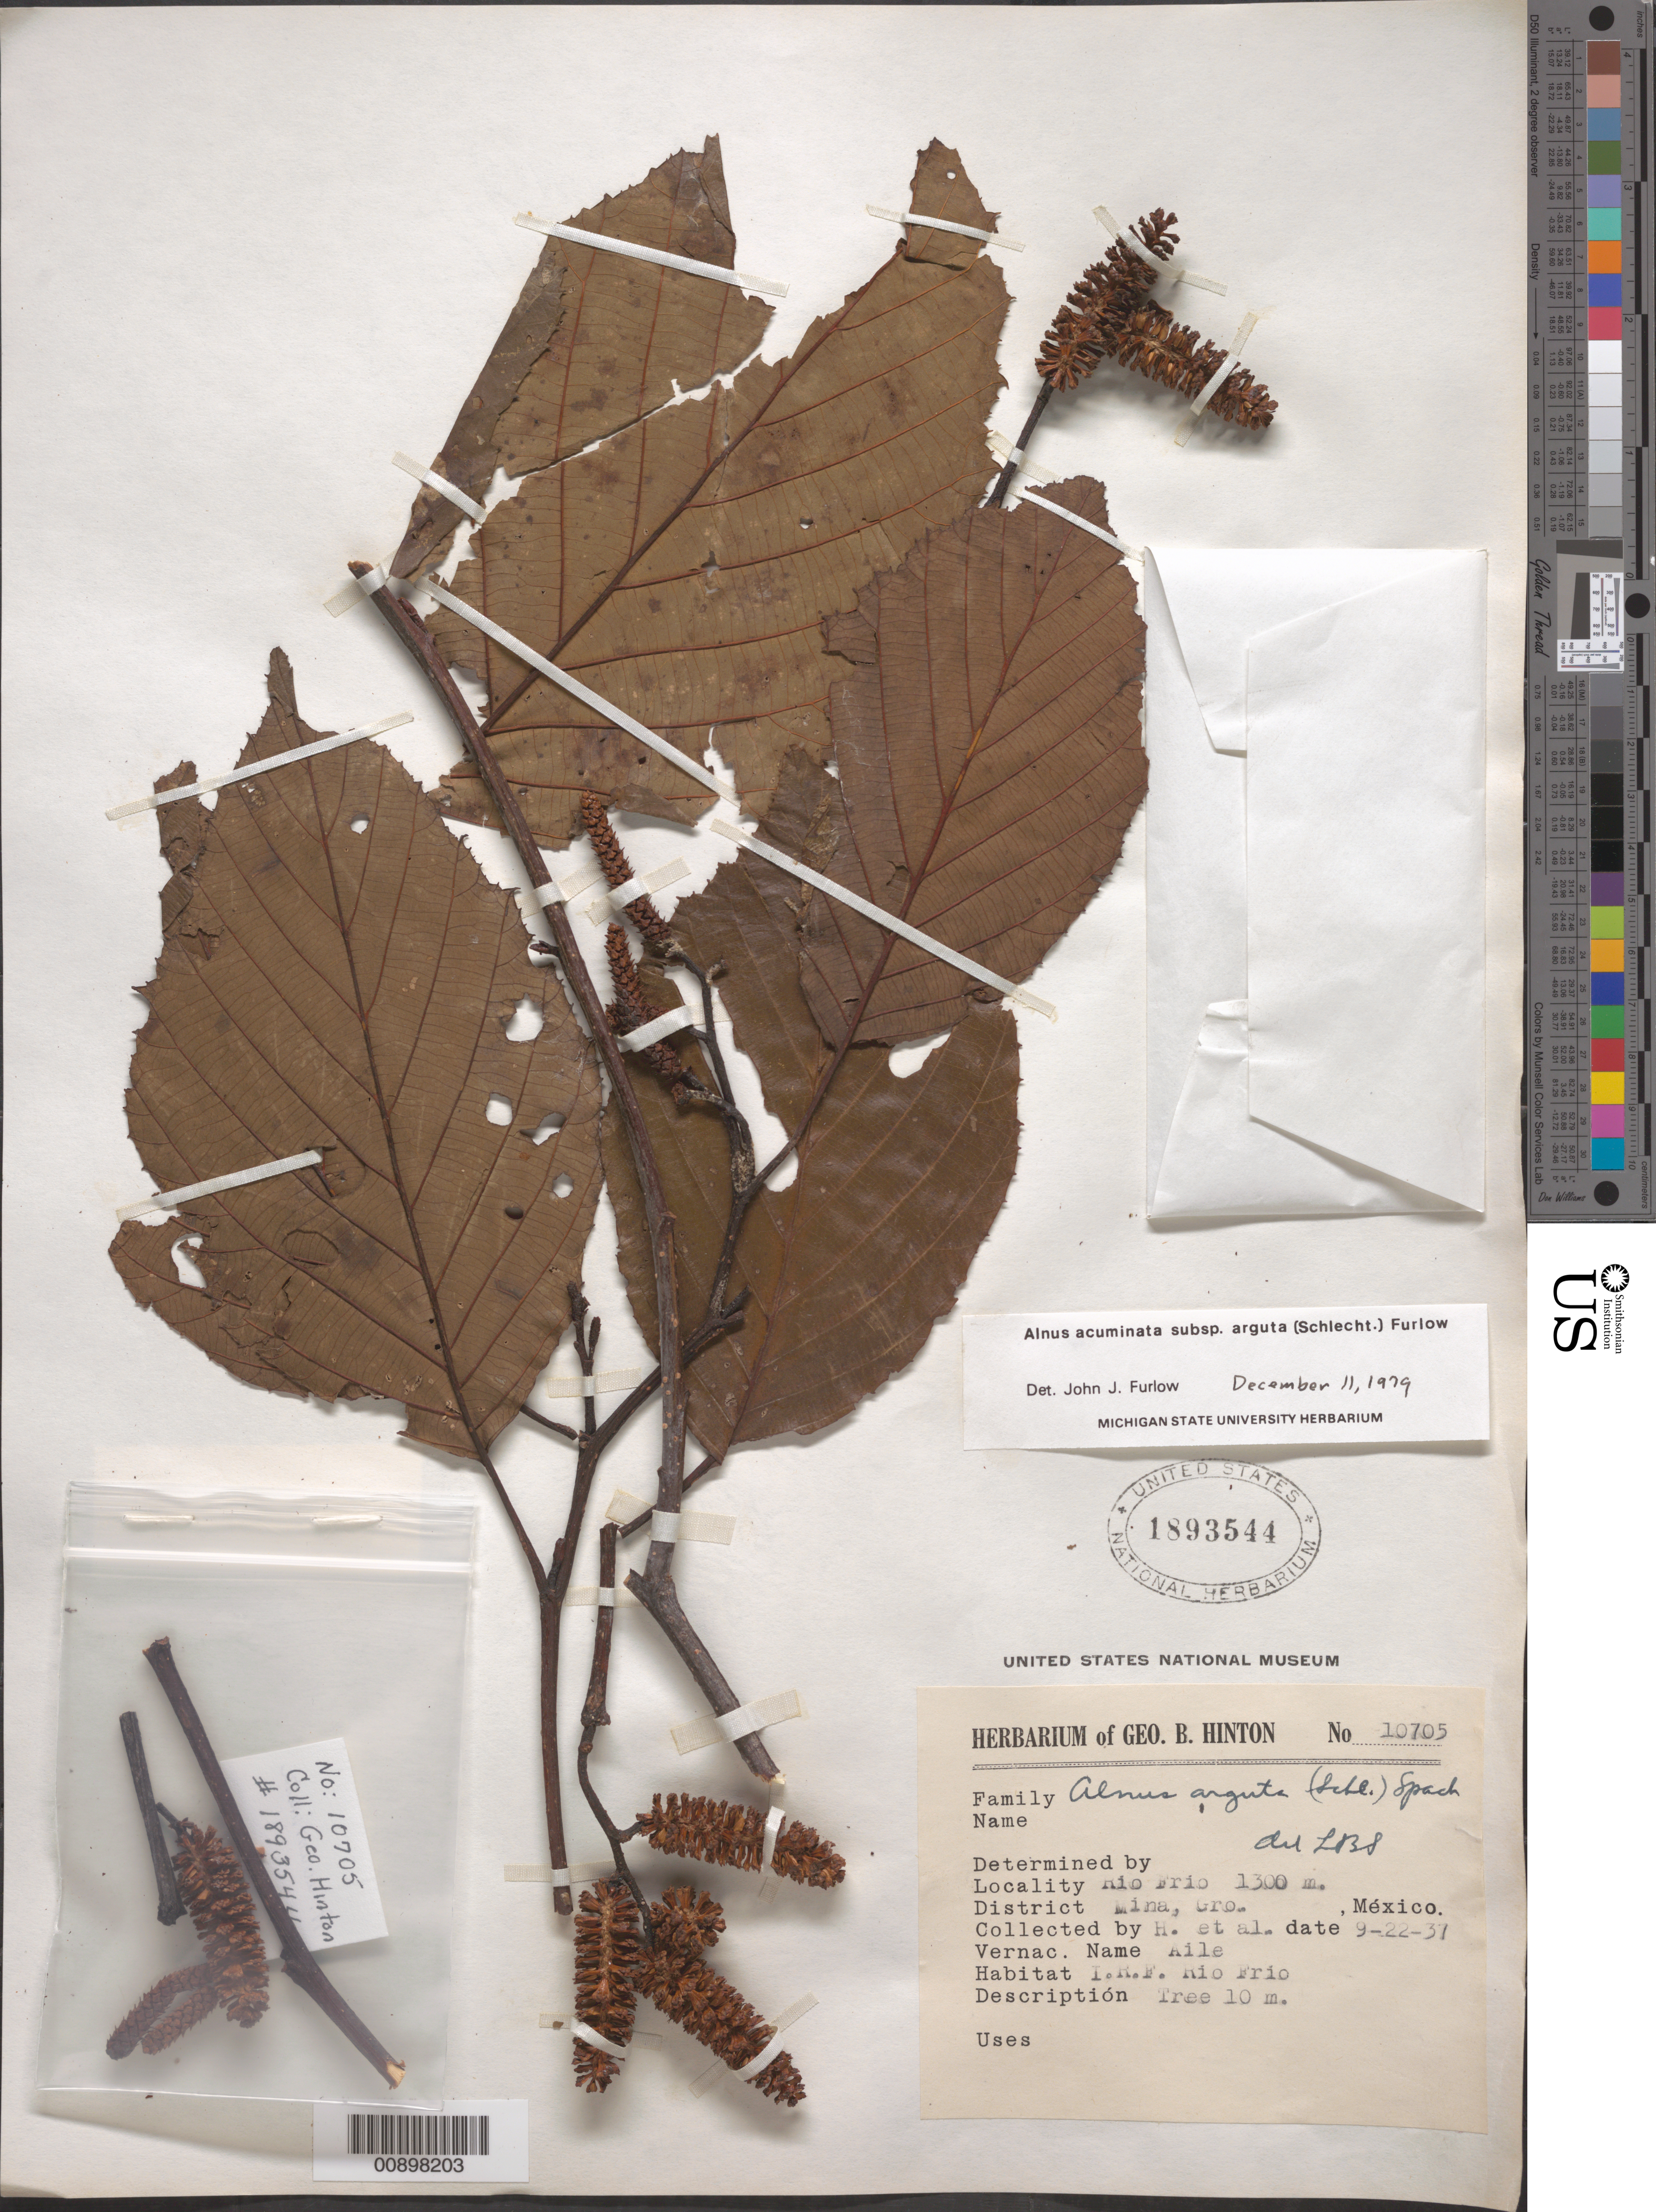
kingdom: Plantae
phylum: Tracheophyta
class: Magnoliopsida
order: Fagales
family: Betulaceae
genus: Alnus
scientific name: Alnus acuminata subsp. arguta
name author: (Schltdl.) Furlow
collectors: G. B. Hinton & et al.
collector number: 10705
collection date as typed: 22 Sep 1937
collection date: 1937-09-22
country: Mexico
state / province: Guerrero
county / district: Mina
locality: Río Frío, District of Mina, State of Guerrero.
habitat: I.R.F. Río Frío.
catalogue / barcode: US 1893544